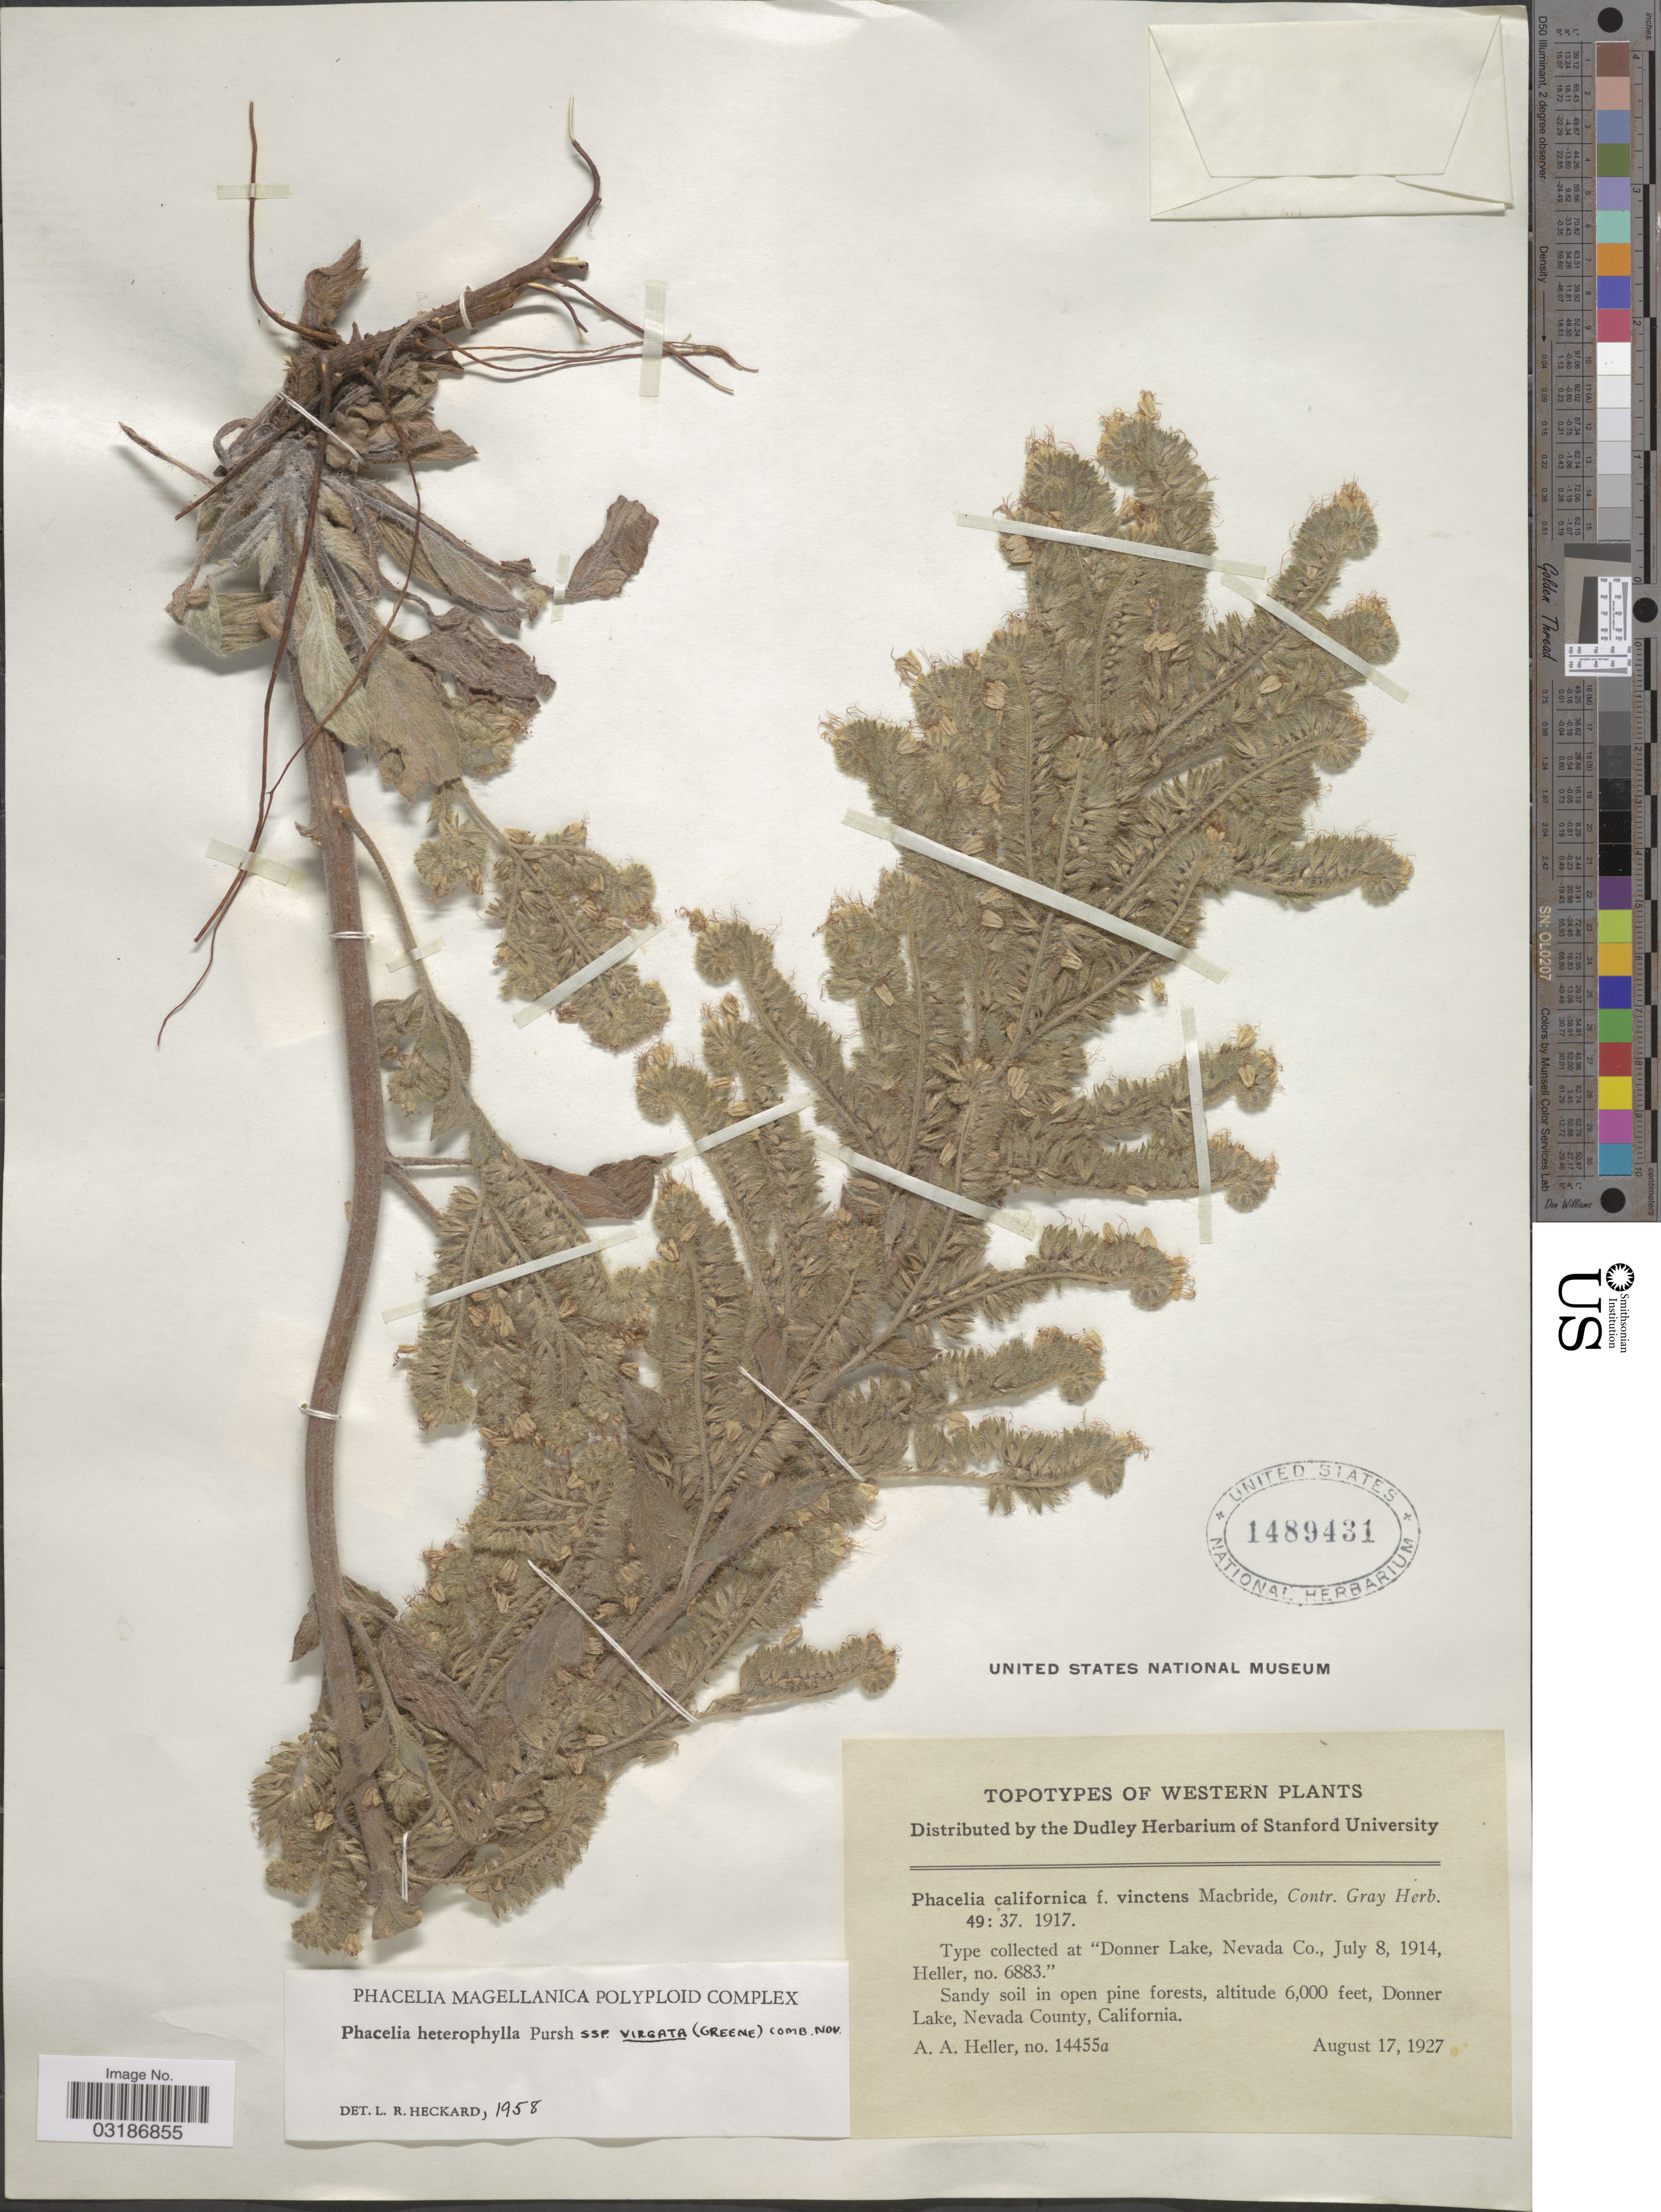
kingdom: Plantae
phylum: Tracheophyta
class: Magnoliopsida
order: Boraginales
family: Hydrophyllaceae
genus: Phacelia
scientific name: Phacelia heterophylla subsp. virgata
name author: (Greene) Heckard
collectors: -- Heller & A. A. Heller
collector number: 6883/14455a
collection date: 1914-07-08/1927-08-17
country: United States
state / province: California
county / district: Nevada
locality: At Donner Lake, Nevada Co. Donner Lake, Nevada County, California.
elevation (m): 1829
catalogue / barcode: US 1489431